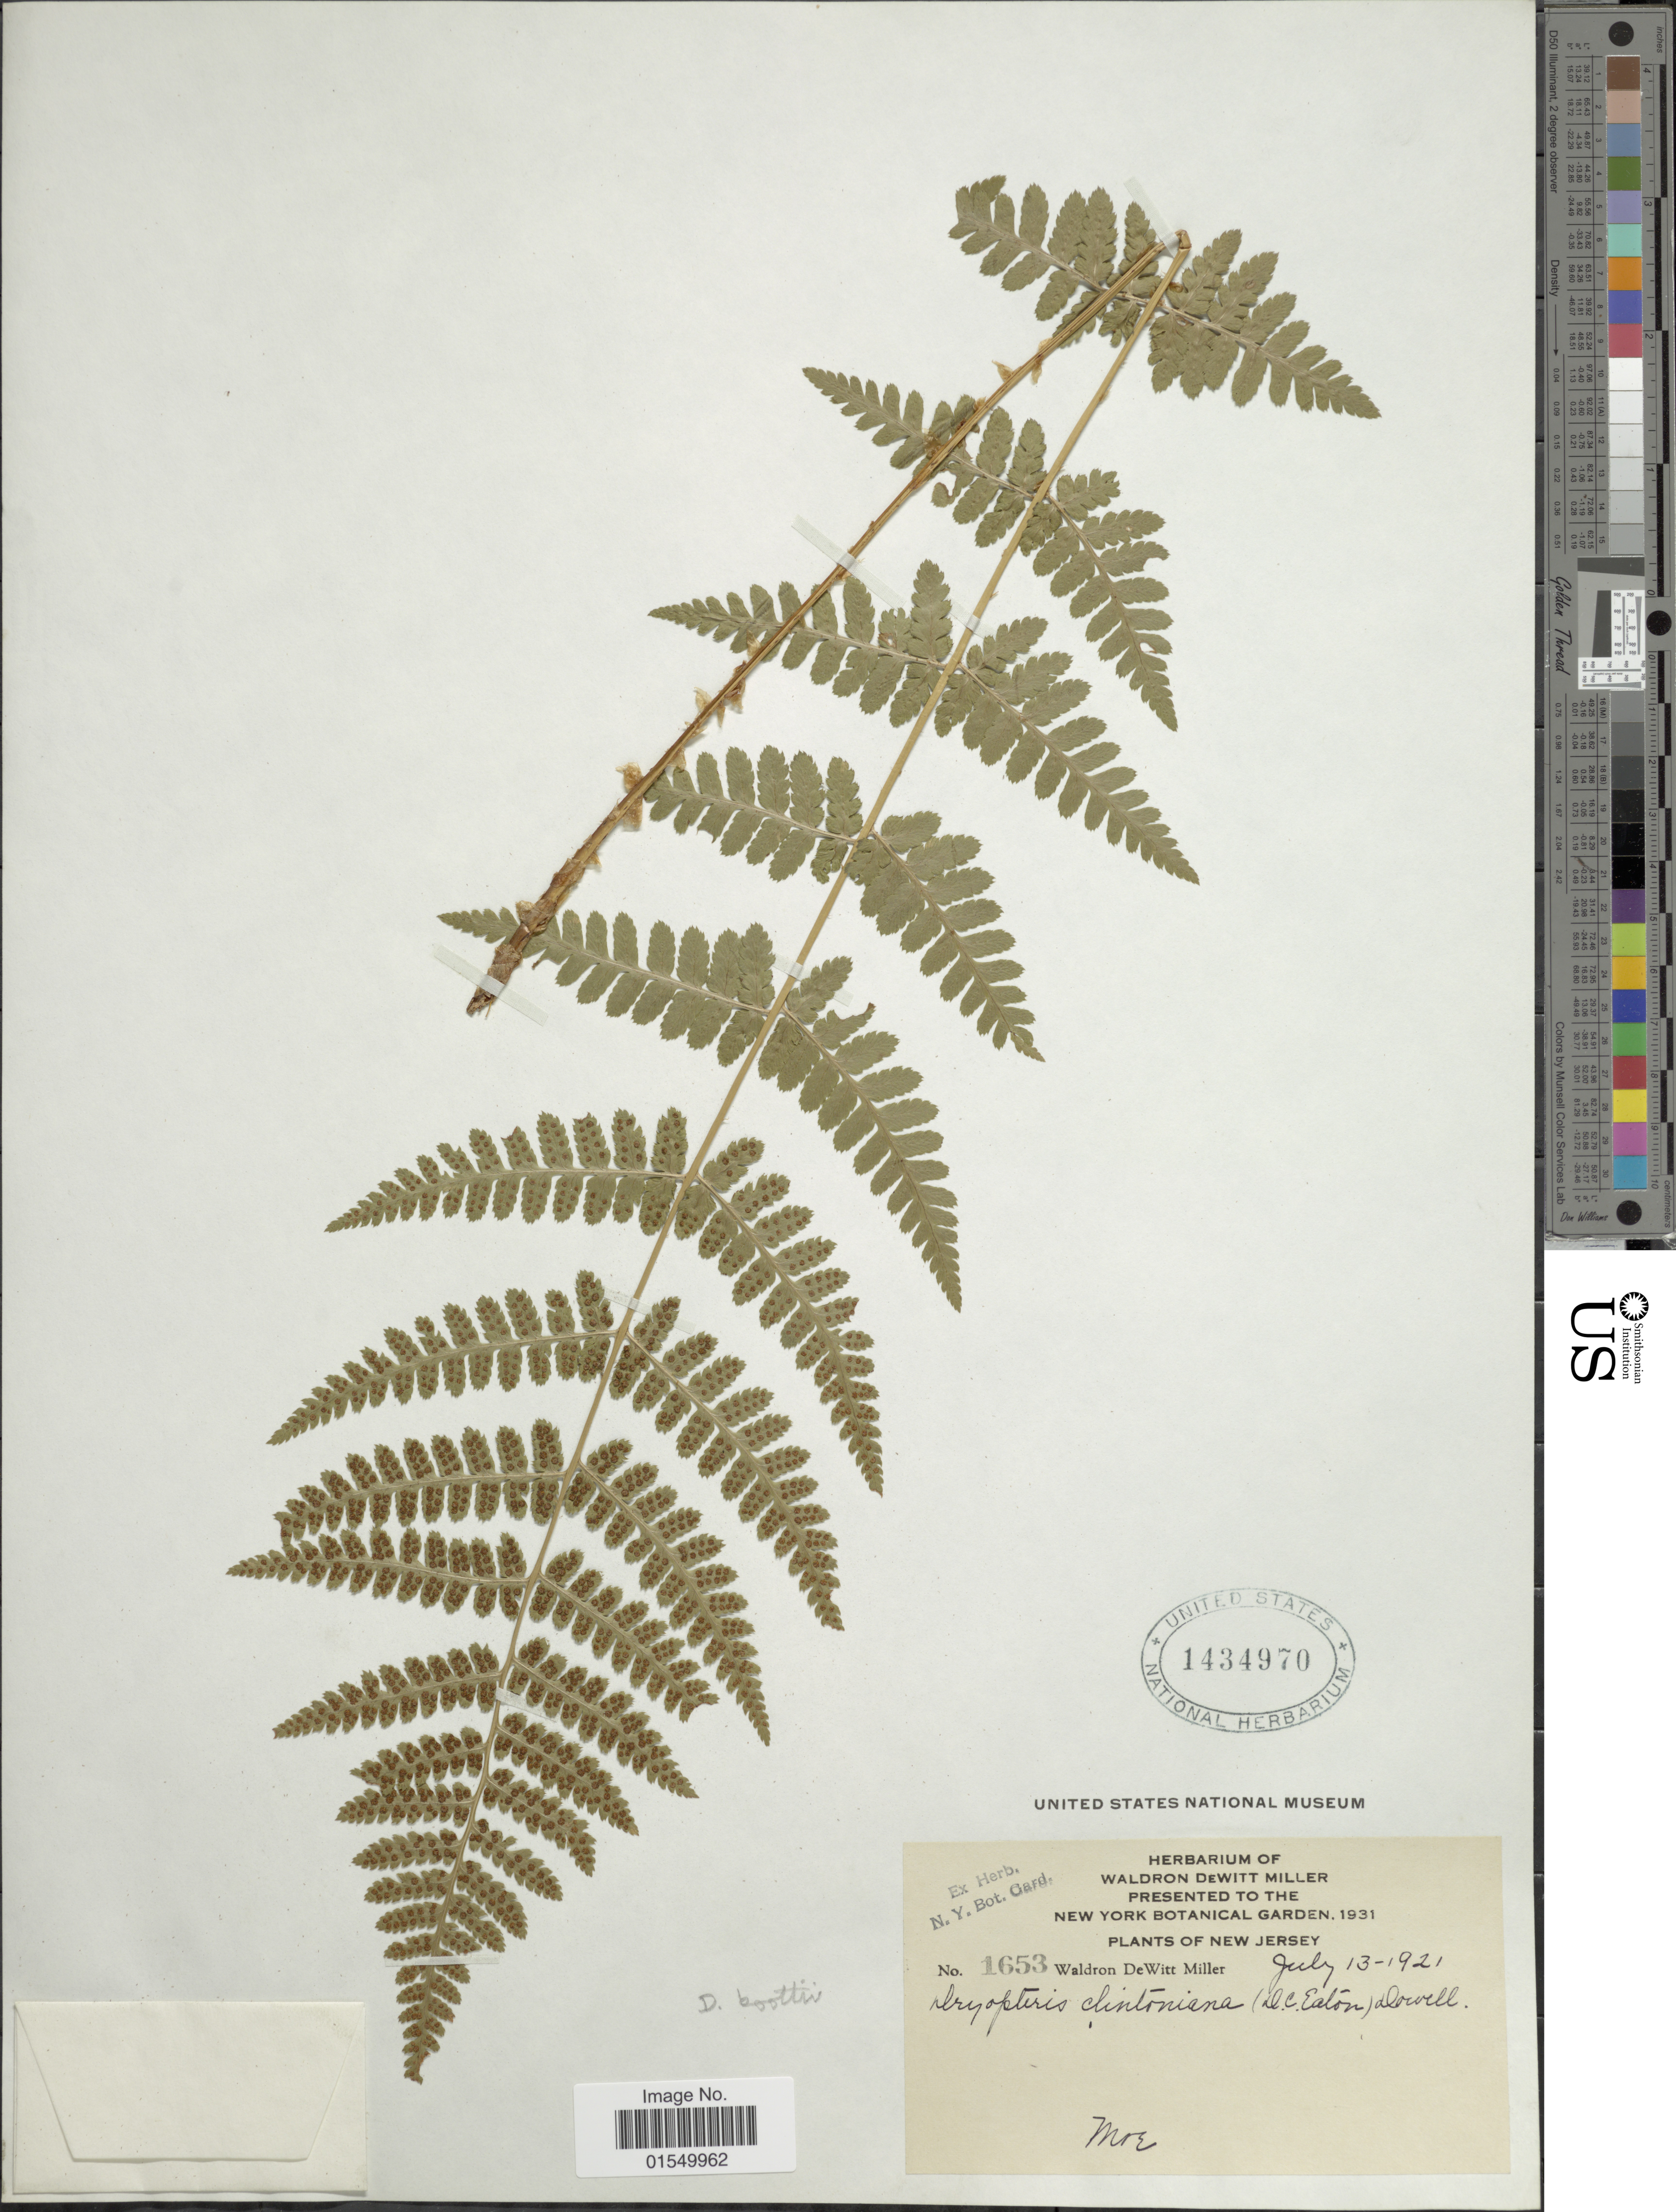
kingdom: Plantae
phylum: Tracheophyta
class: Polypodiopsida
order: Polypodiales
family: Dryopteridaceae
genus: Dryopteris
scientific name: Dryopteris x boottii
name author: Underw.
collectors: W. De Witt Miller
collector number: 1653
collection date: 1921-07-13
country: United States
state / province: New Jersey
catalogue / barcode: US 1434970